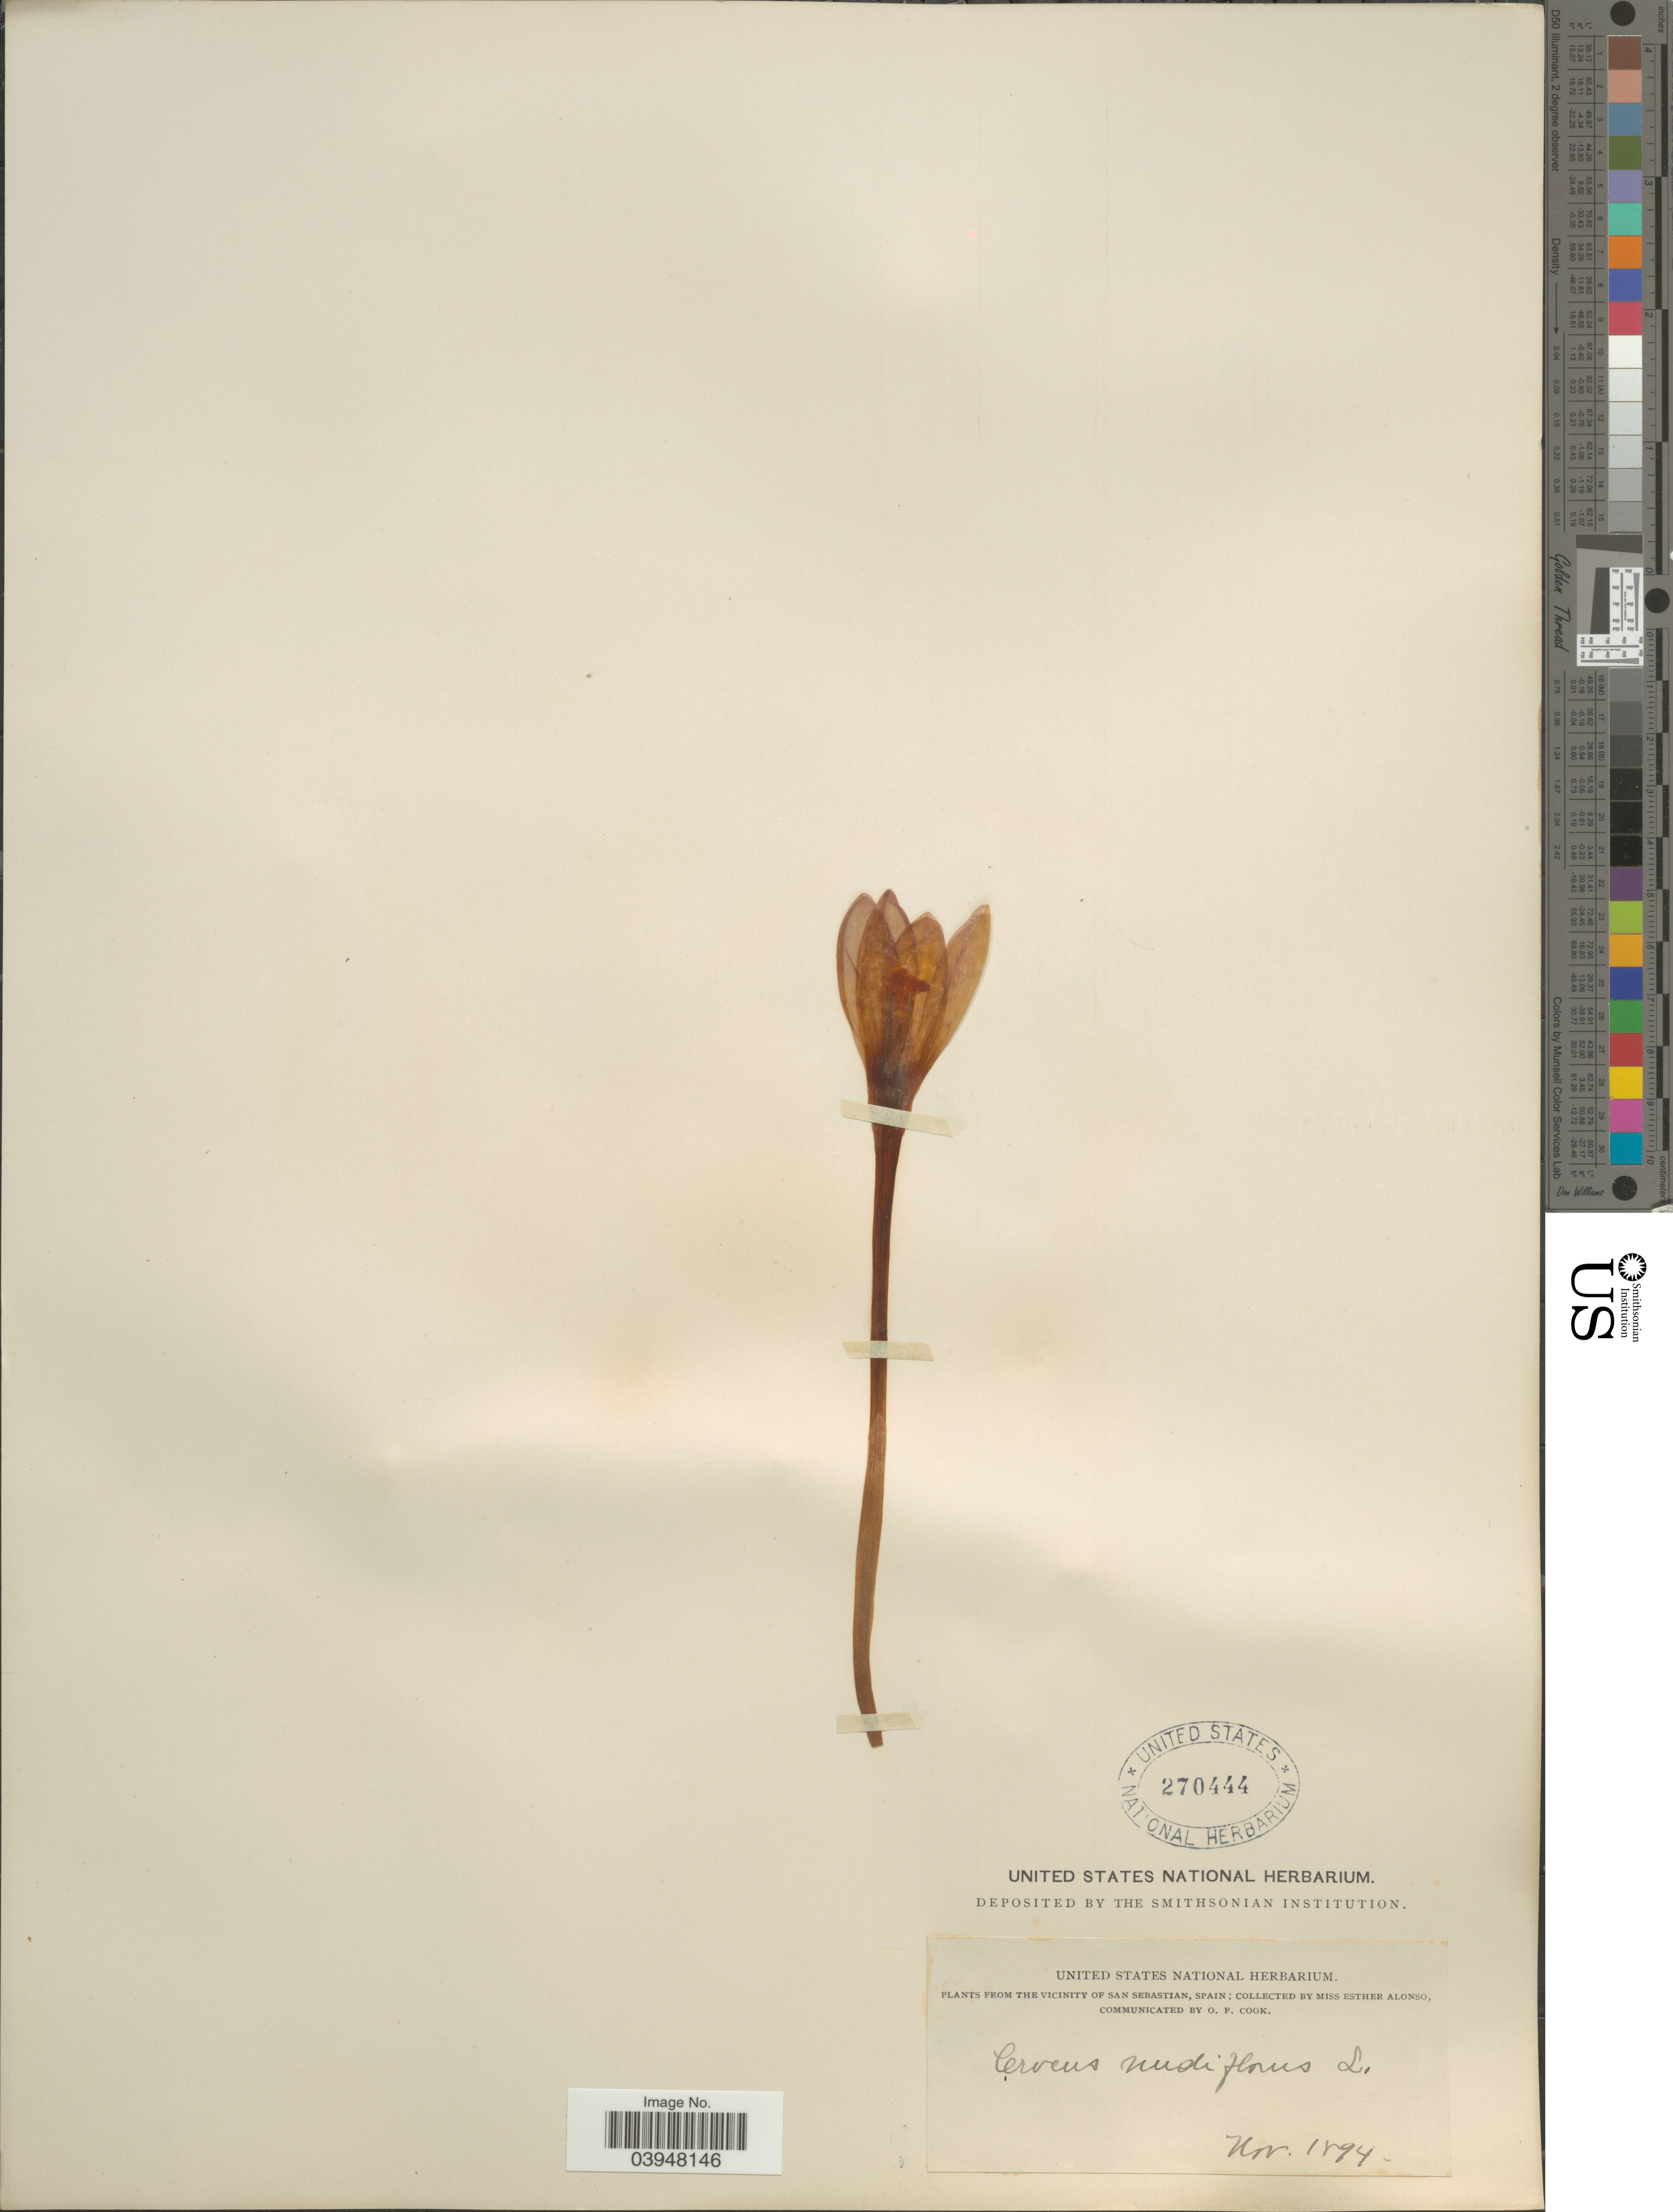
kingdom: Plantae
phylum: Tracheophyta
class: Liliopsida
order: Asparagales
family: Iridaceae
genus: Crocus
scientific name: Crocus nudiflorus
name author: Sm.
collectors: E. Alonso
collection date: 1894-11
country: Spain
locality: The Vicinity of San Sebastian.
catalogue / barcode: US 270444